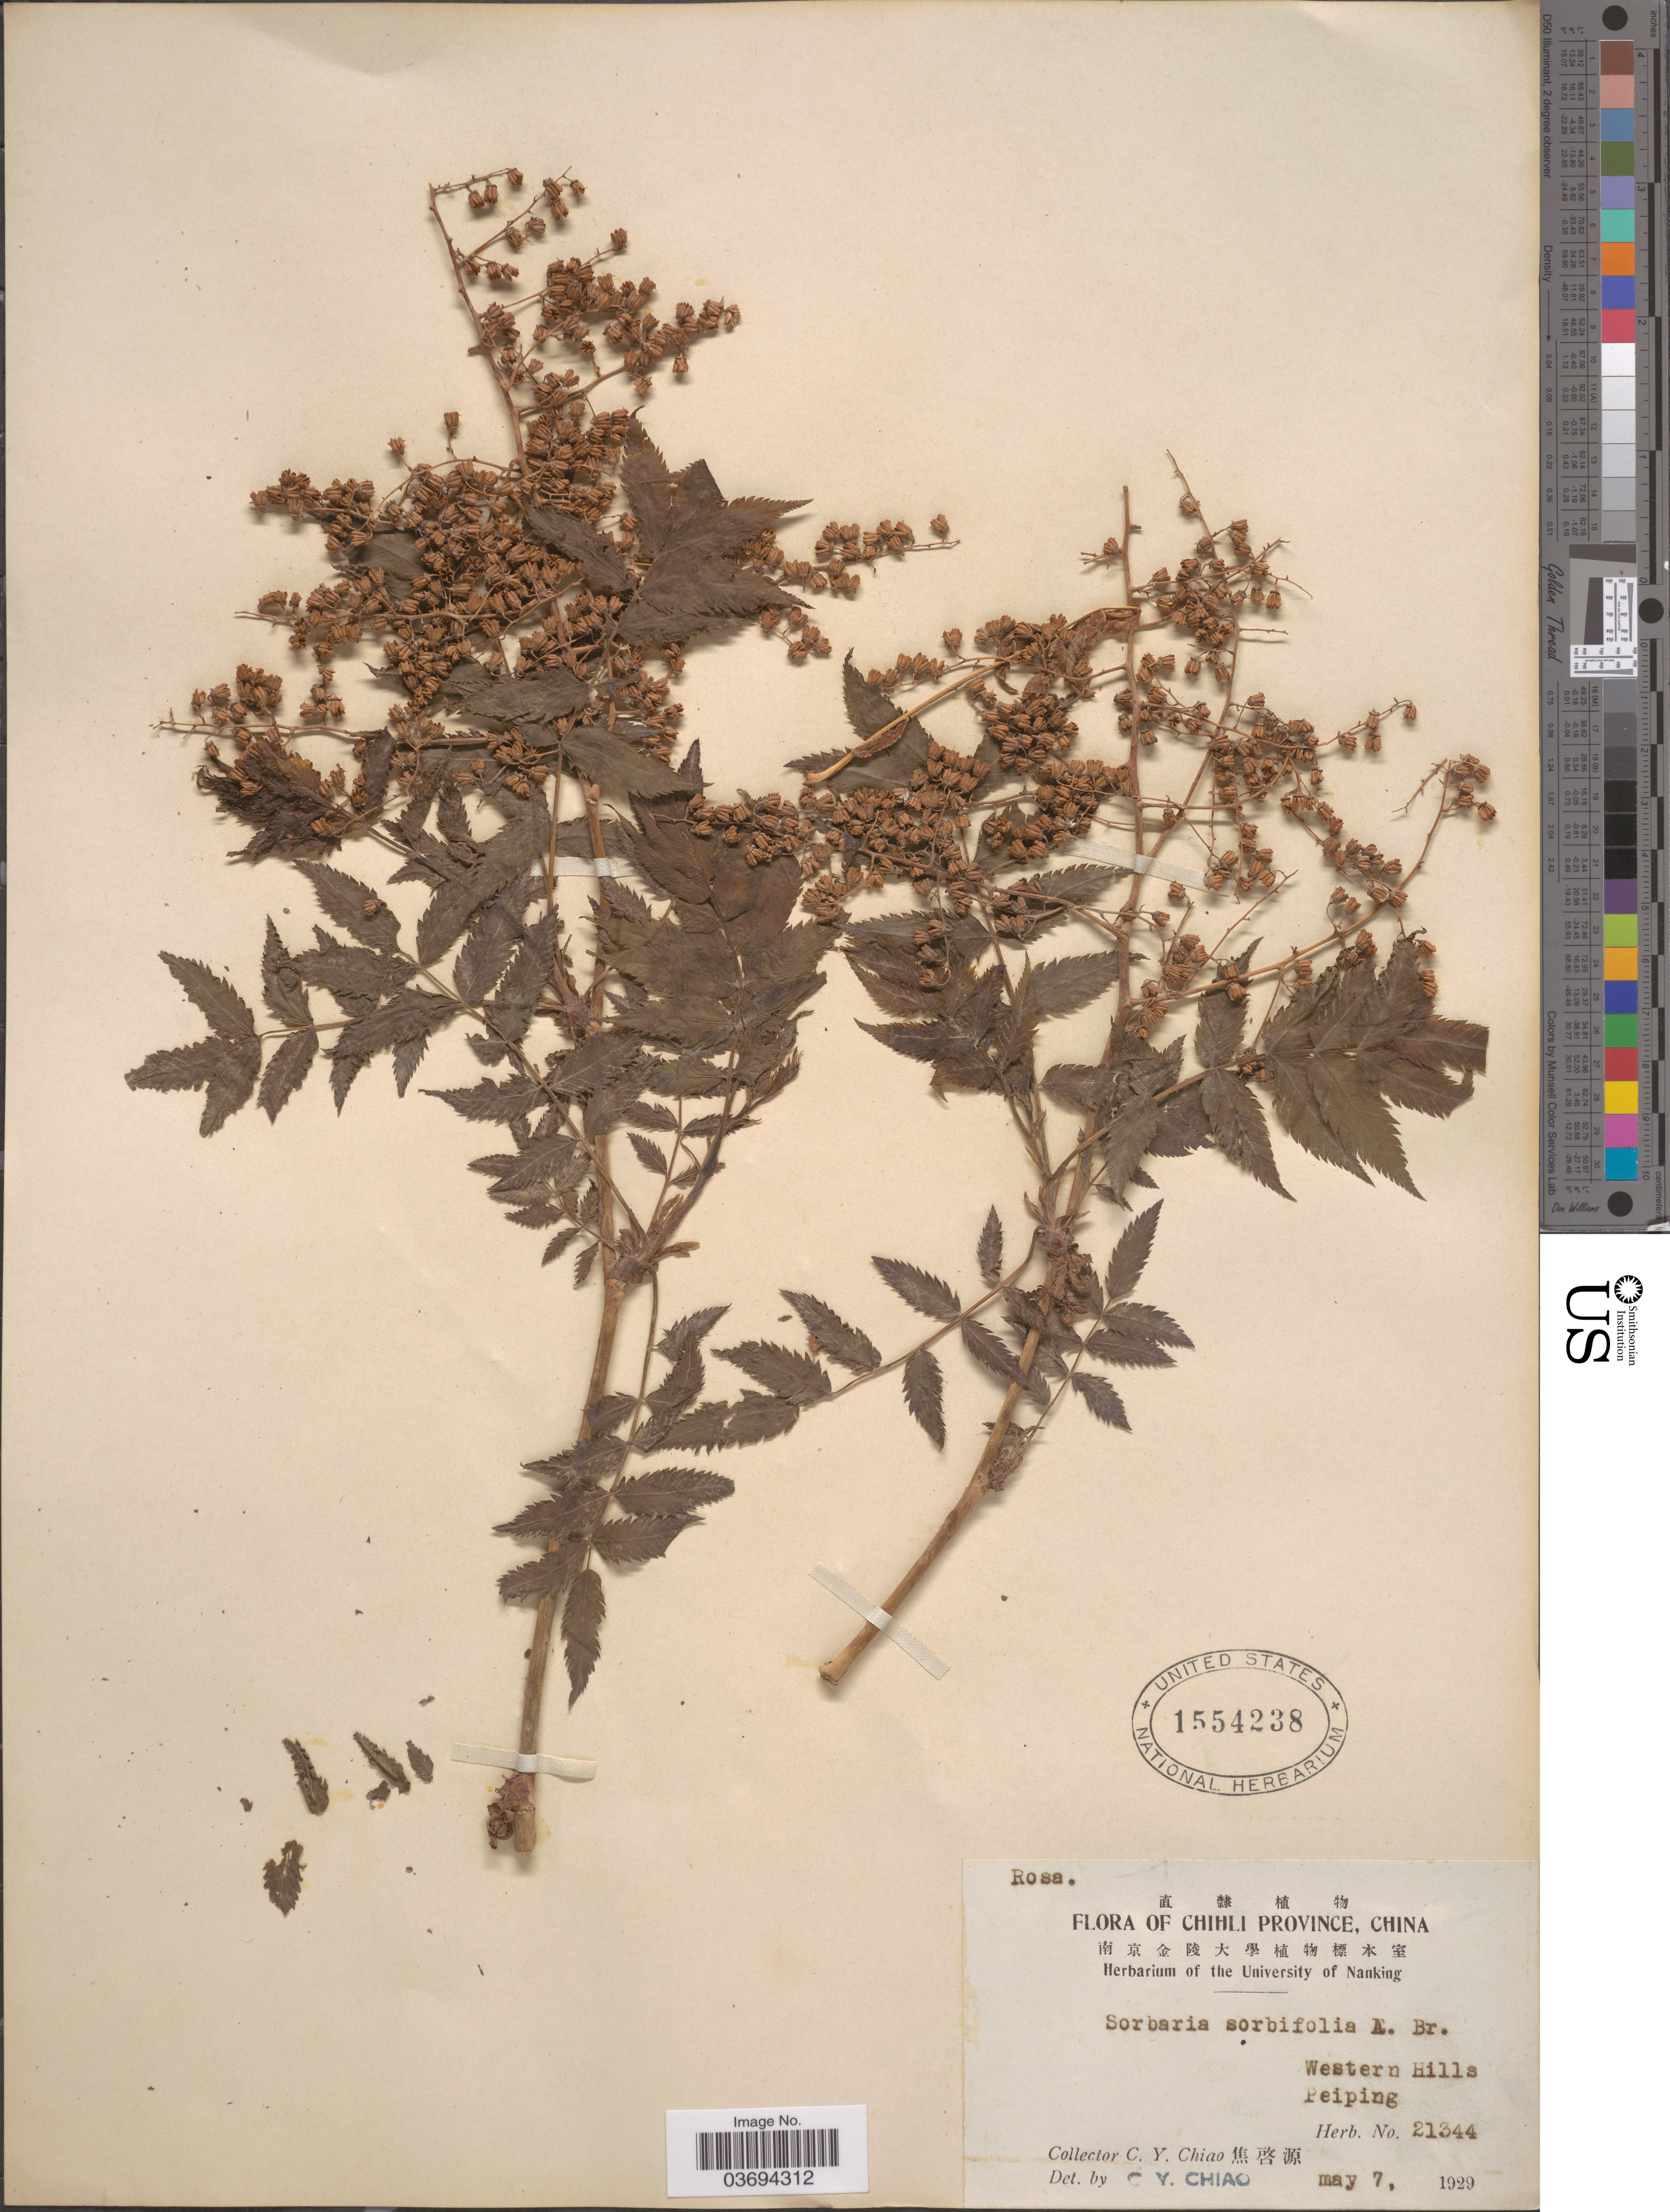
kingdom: Plantae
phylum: Tracheophyta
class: Magnoliopsida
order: Rosales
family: Rosaceae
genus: Sorbaria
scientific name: Sorbaria sorbifolia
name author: (L.) A. Braun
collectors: C. Y. Chiao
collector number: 21344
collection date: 1929-05-07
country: China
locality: Chihli Province. Western Hills, Peiping.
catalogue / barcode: US 1554238